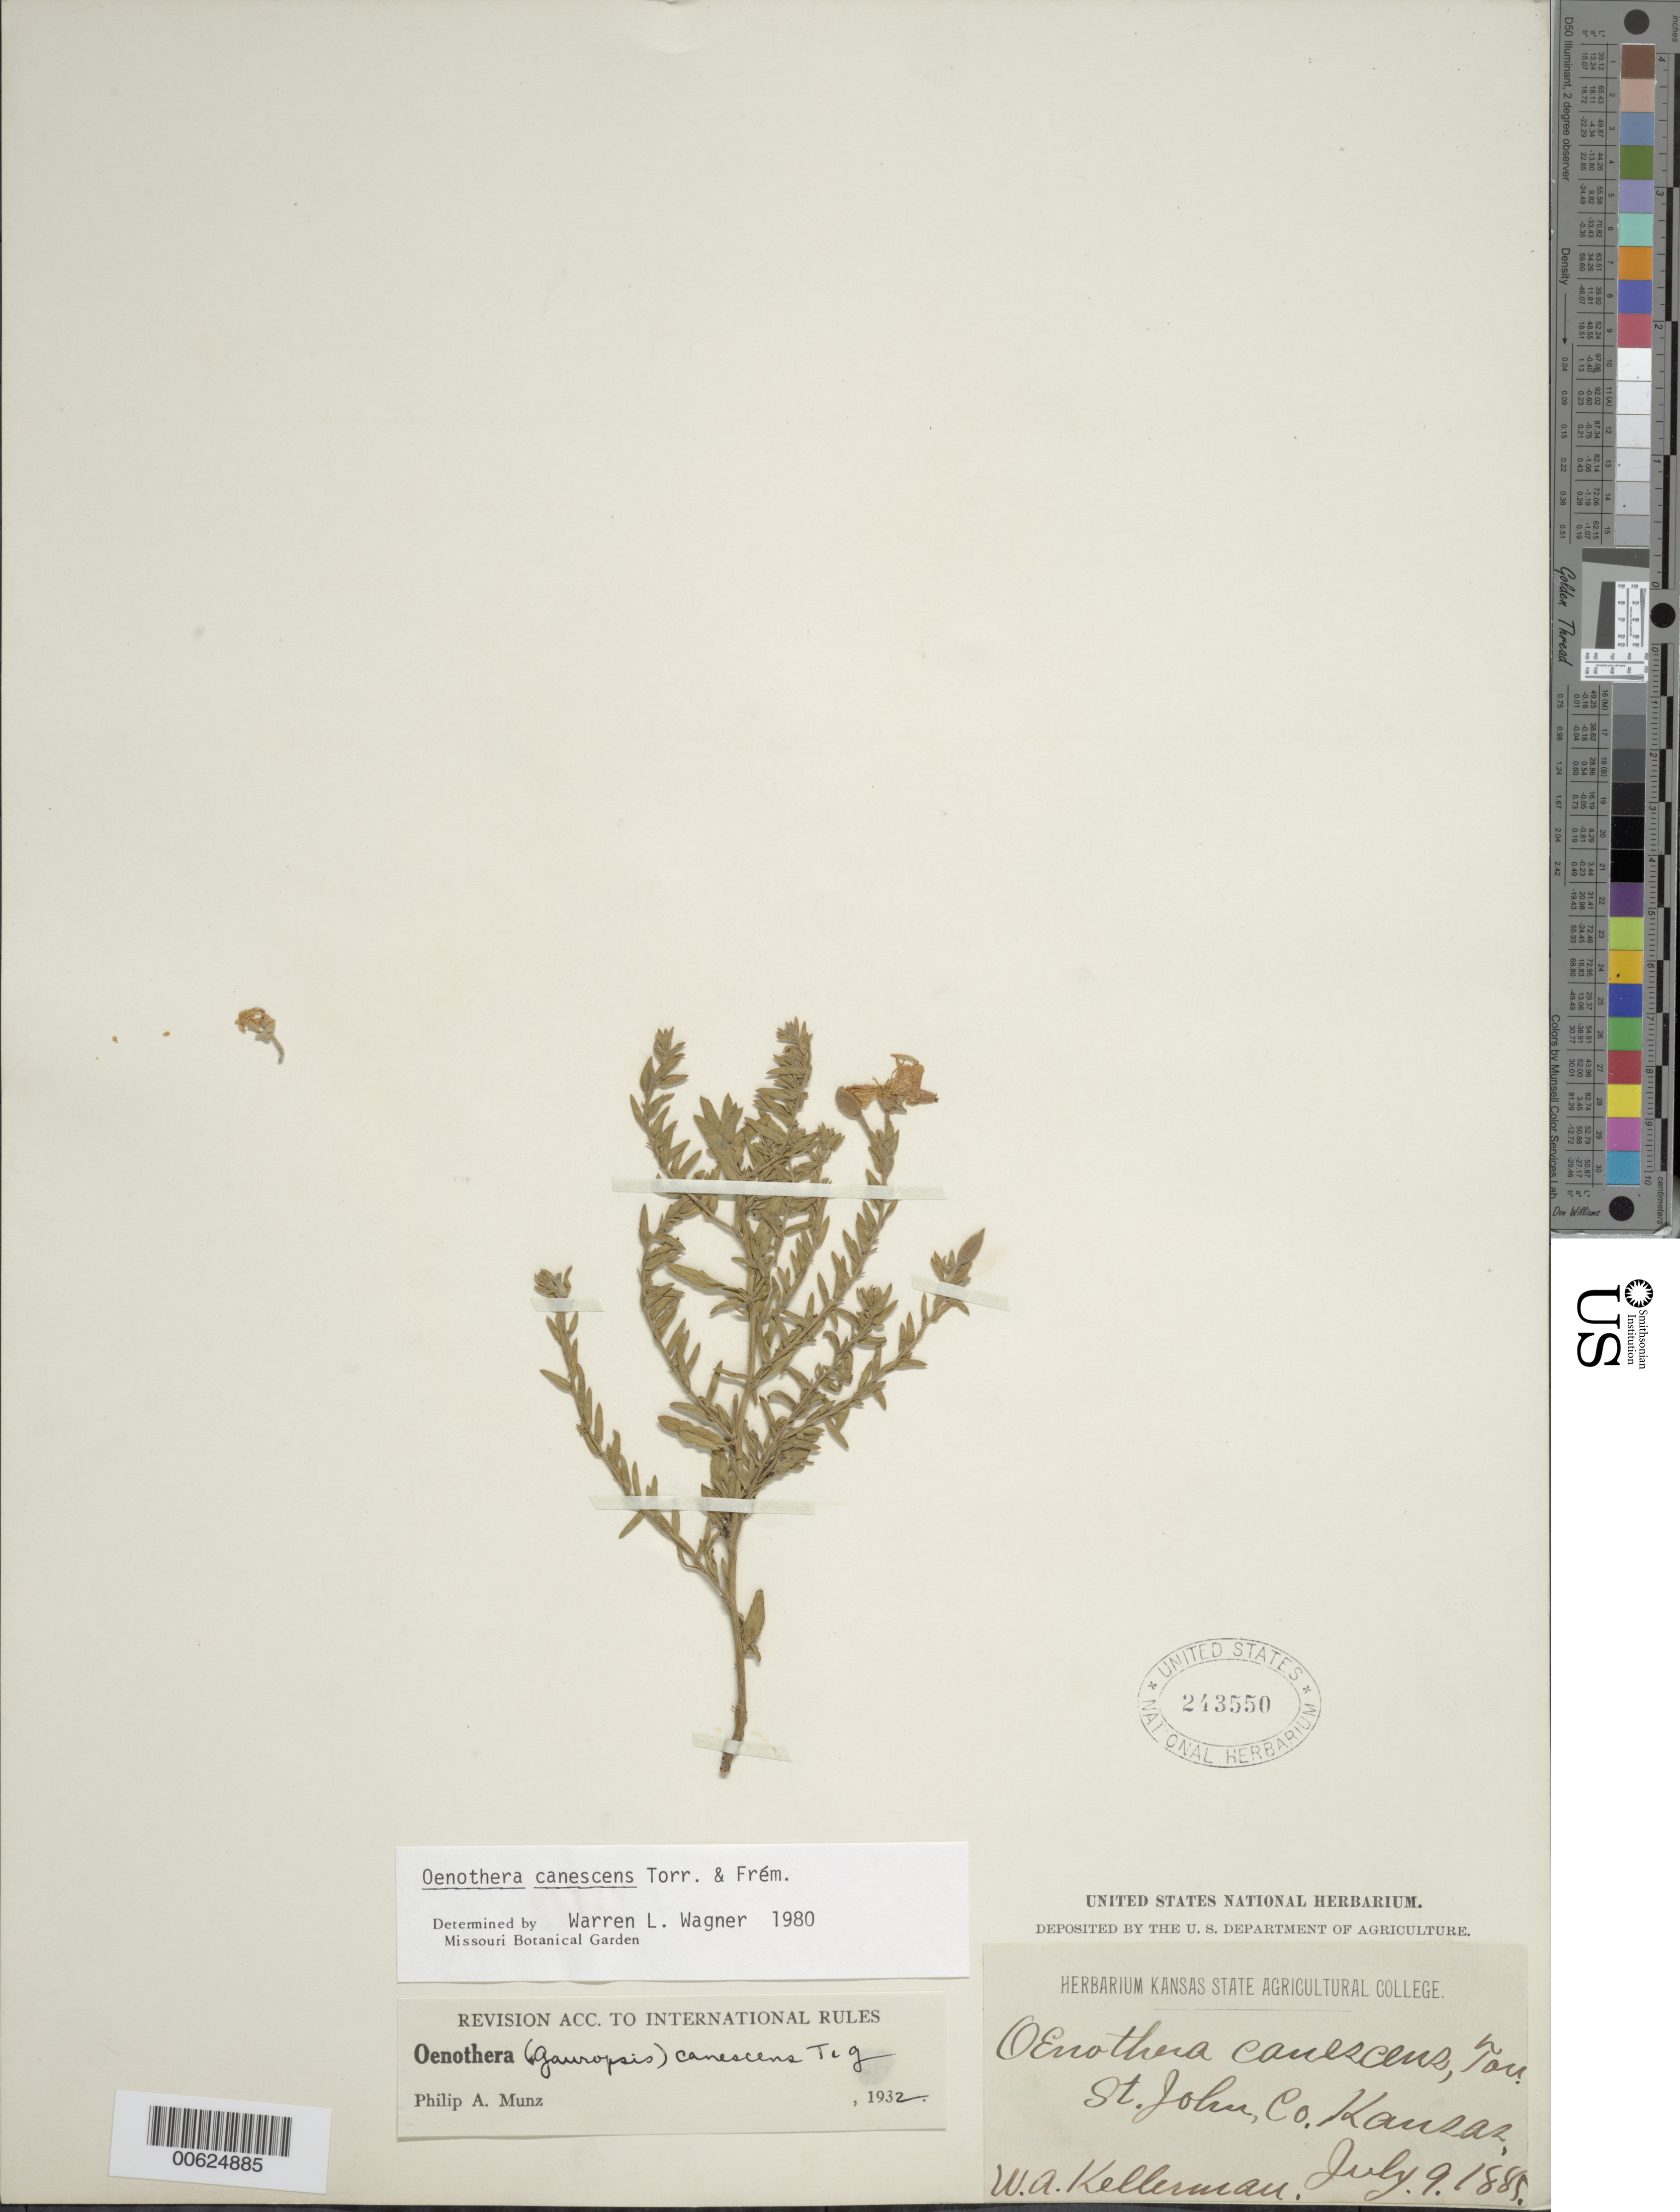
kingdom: Plantae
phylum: Tracheophyta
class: Magnoliopsida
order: Myrtales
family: Onagraceae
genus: Oenothera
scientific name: Oenothera canescens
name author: Torr. & Frém.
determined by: Wagner, W. L., (BOT), Smithsonian Institution - National Museum of Natural History (UNITED STATES)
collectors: W. A. Kellerman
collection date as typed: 09 Jul 1885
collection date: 1885-07-09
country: United States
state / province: Kansas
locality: St. John County (?). [There is no St. John County in Kansas. There is a St. John in Stafford County, Kansas.]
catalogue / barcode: US 243550